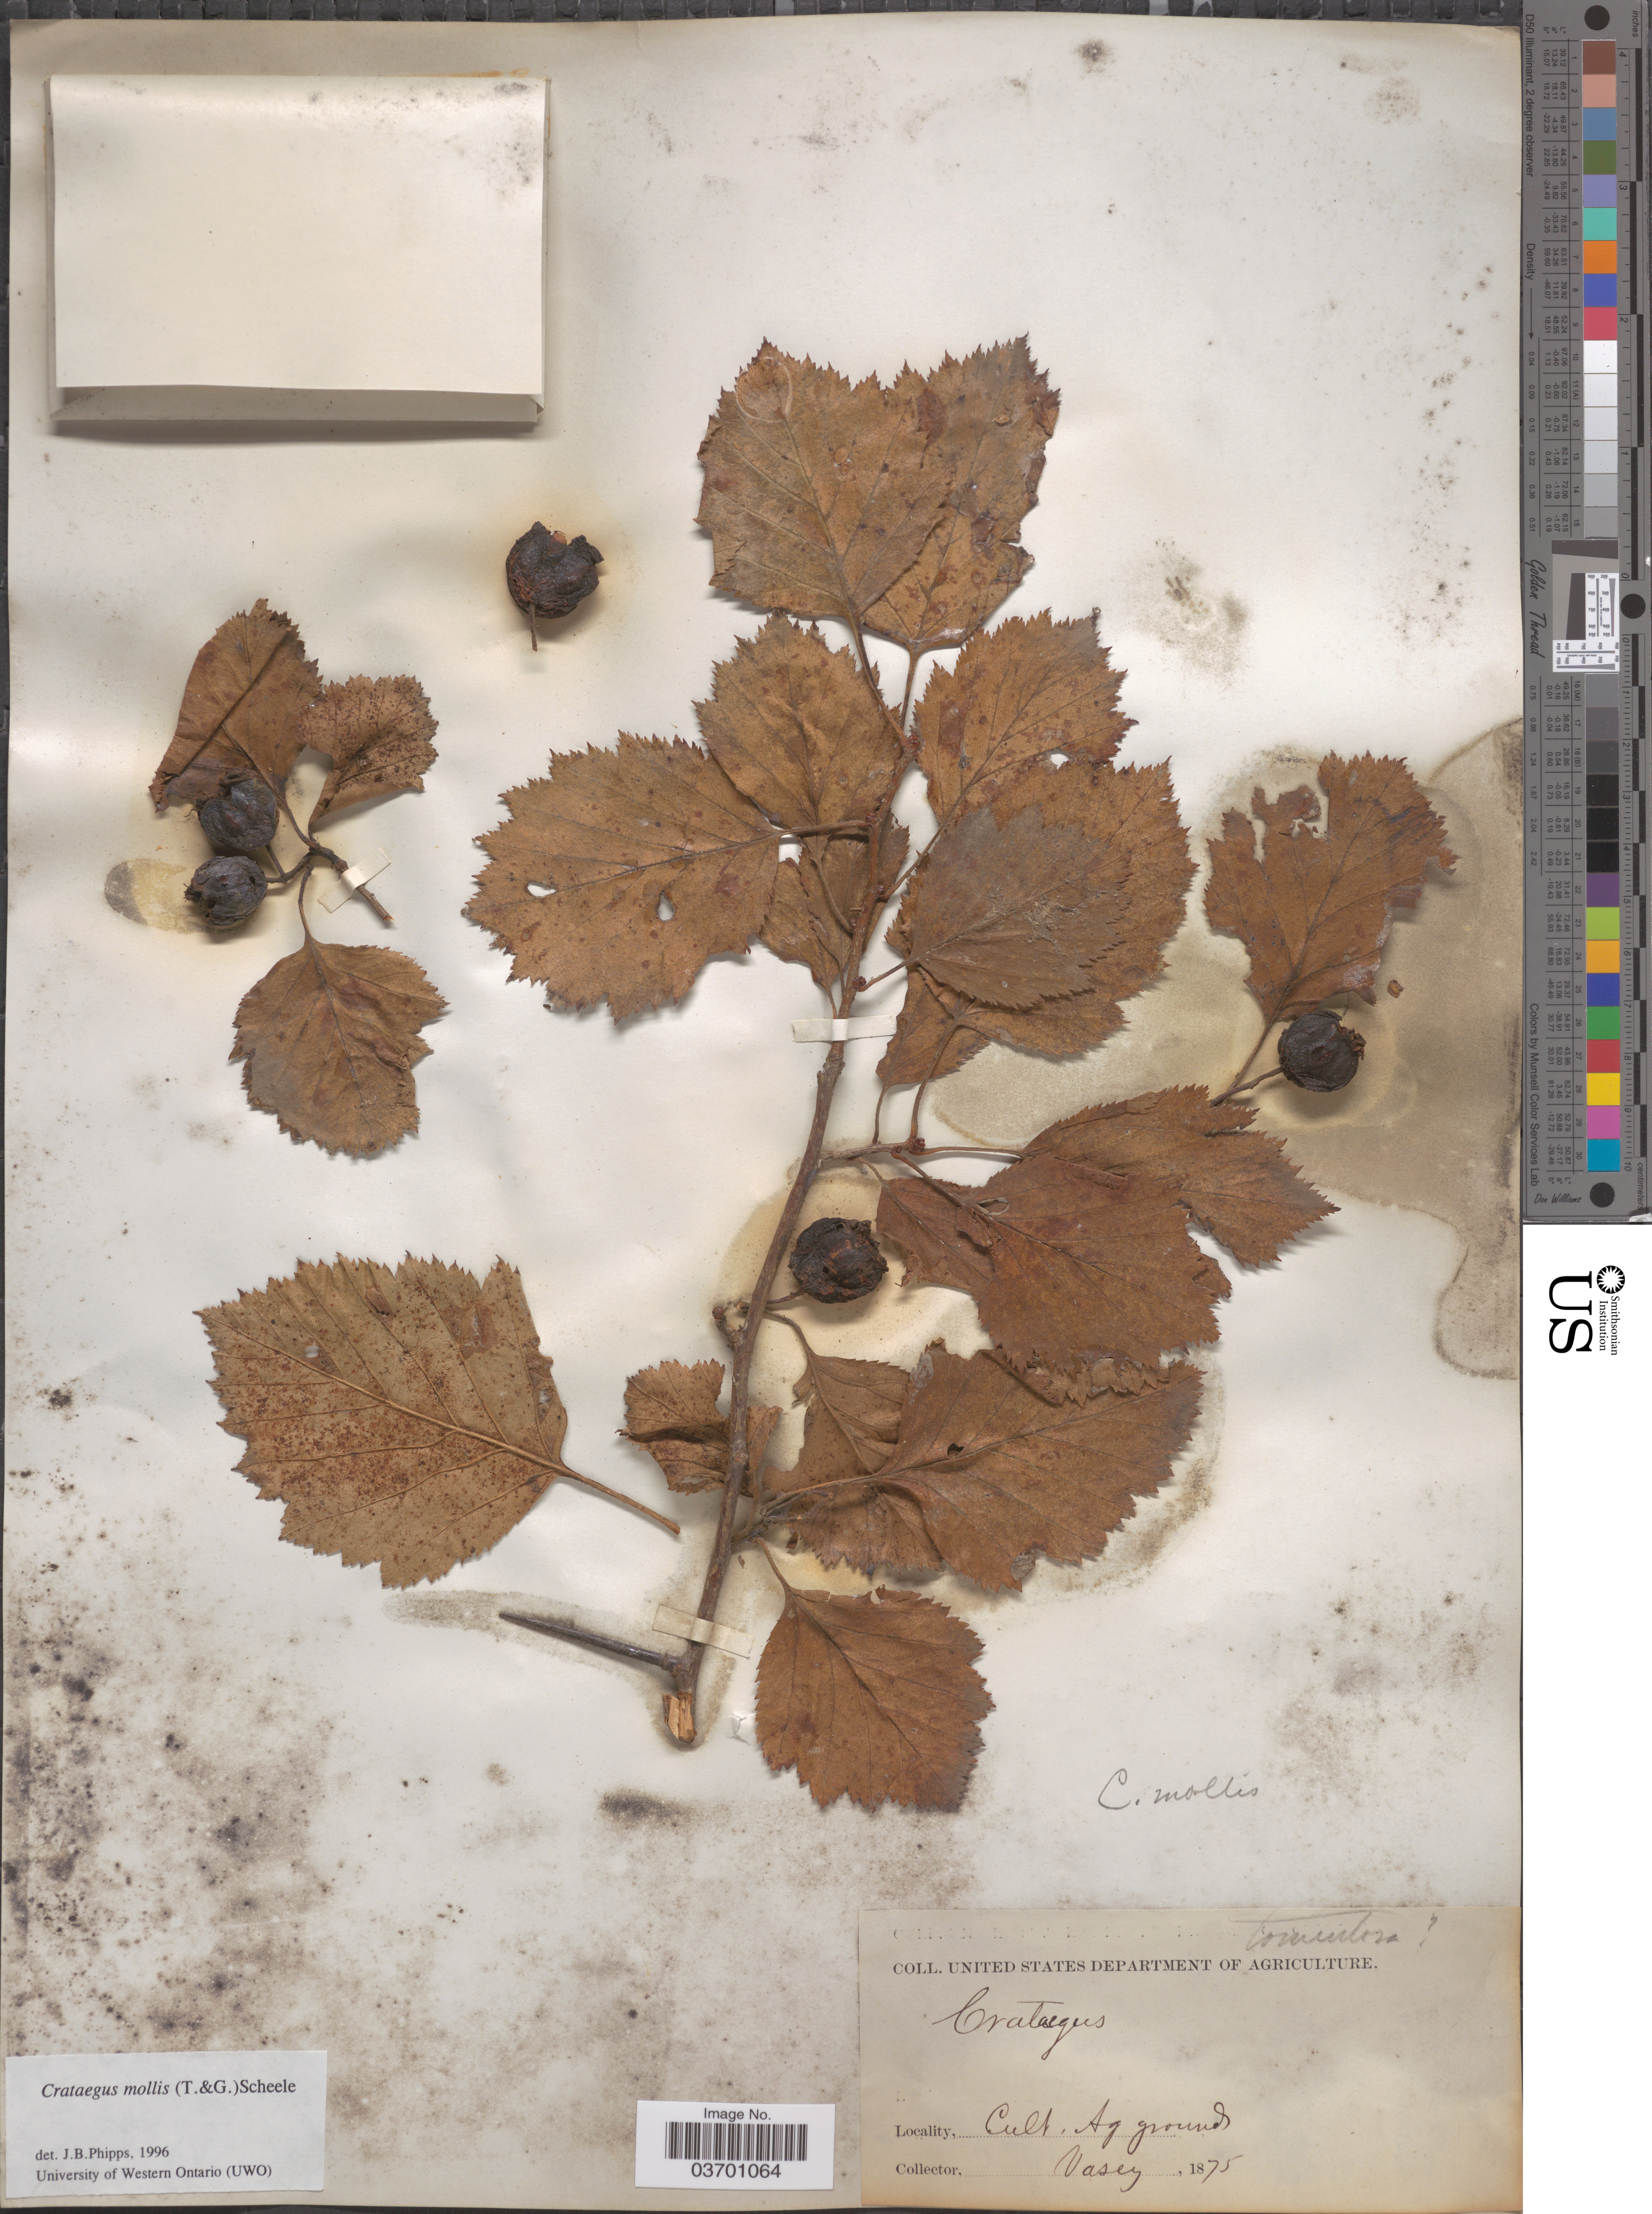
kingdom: Plantae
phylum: Tracheophyta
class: Magnoliopsida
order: Rosales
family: Rosaceae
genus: Crataegus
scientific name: Crataegus mollis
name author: (Torr. & A. Gray) Scheele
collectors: Vasey, --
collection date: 1875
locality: Ag grounds.